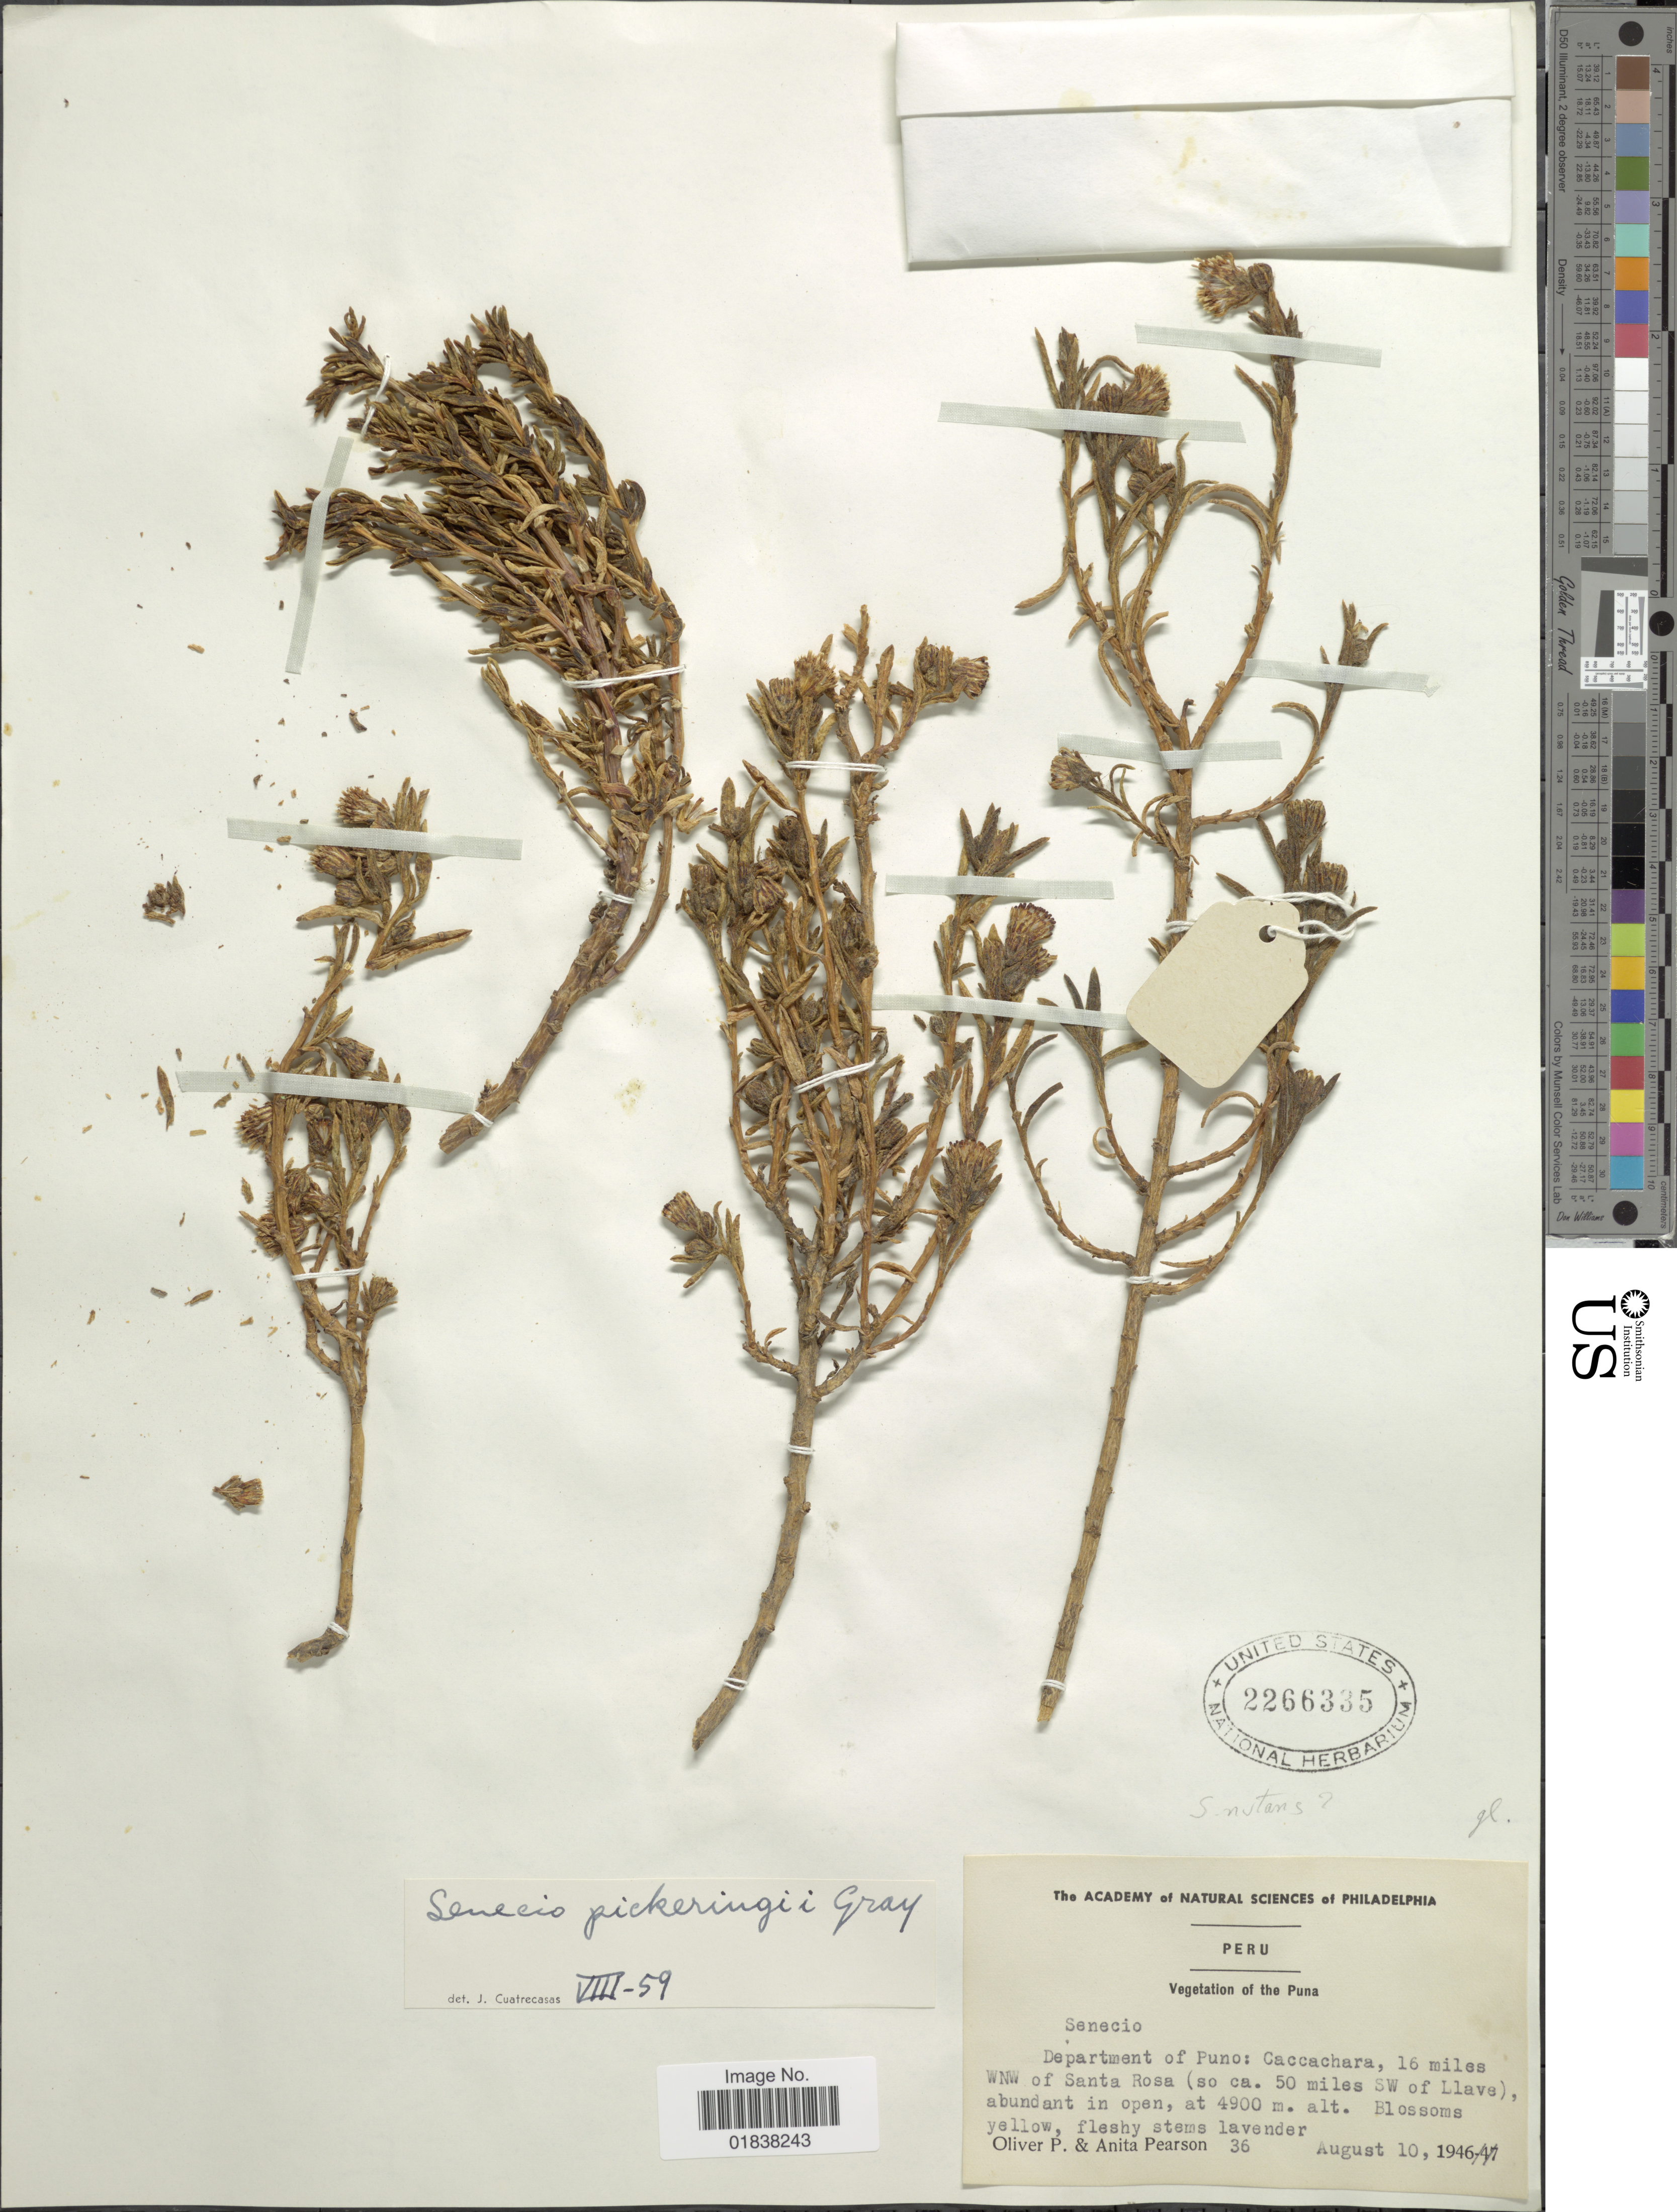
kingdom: Plantae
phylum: Tracheophyta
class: Magnoliopsida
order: Asterales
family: Asteraceae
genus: Senecio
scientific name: Senecio pickeringii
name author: A. Gray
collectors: O. P. Pearson & A. Pearson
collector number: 36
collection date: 1946-08-10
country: Peru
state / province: Puno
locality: Caccachara, 16 miles WNW of Santa Rosa (so ca. 50 miles SW of Llave)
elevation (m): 4900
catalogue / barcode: US 2266335